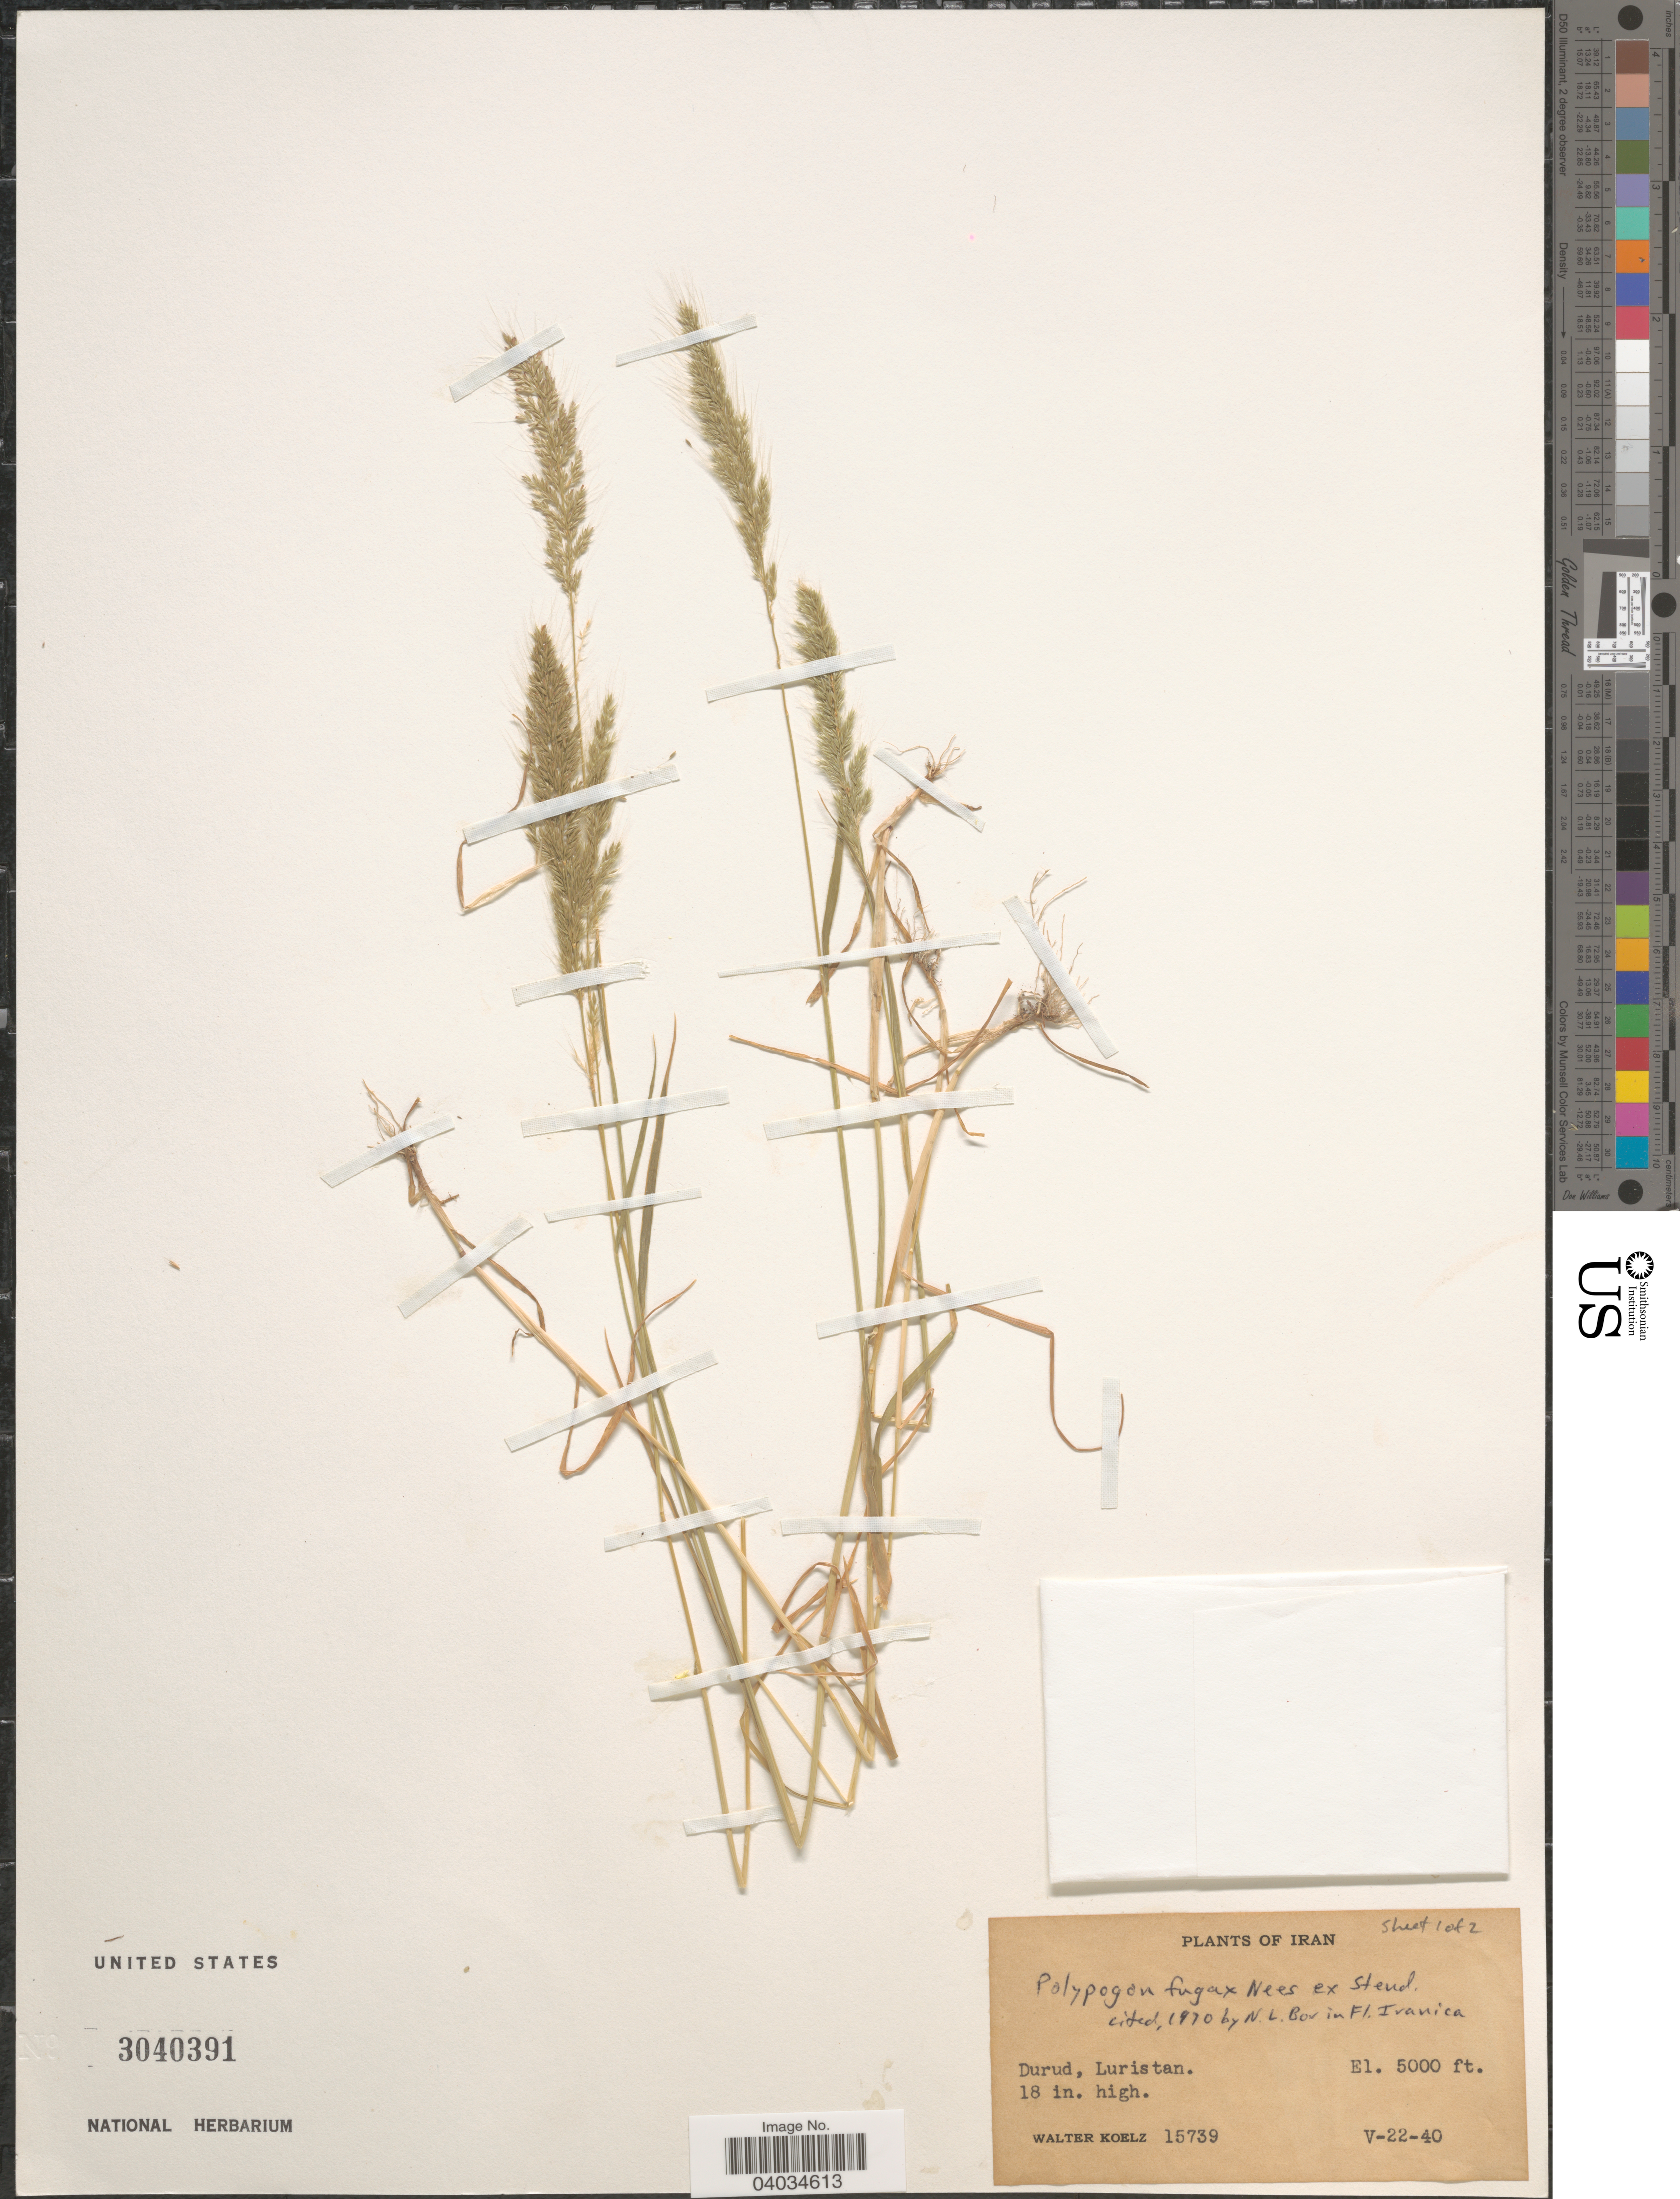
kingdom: Plantae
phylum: Tracheophyta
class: Liliopsida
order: Poales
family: Poaceae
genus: Polypogon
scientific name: Polypogon fugax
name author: Nees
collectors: W. N. Koelz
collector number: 15739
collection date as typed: Transcribed d/m/y: 22/5/40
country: Iran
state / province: Lorestan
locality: Durud, Luristan.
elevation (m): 1524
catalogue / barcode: US 3040391